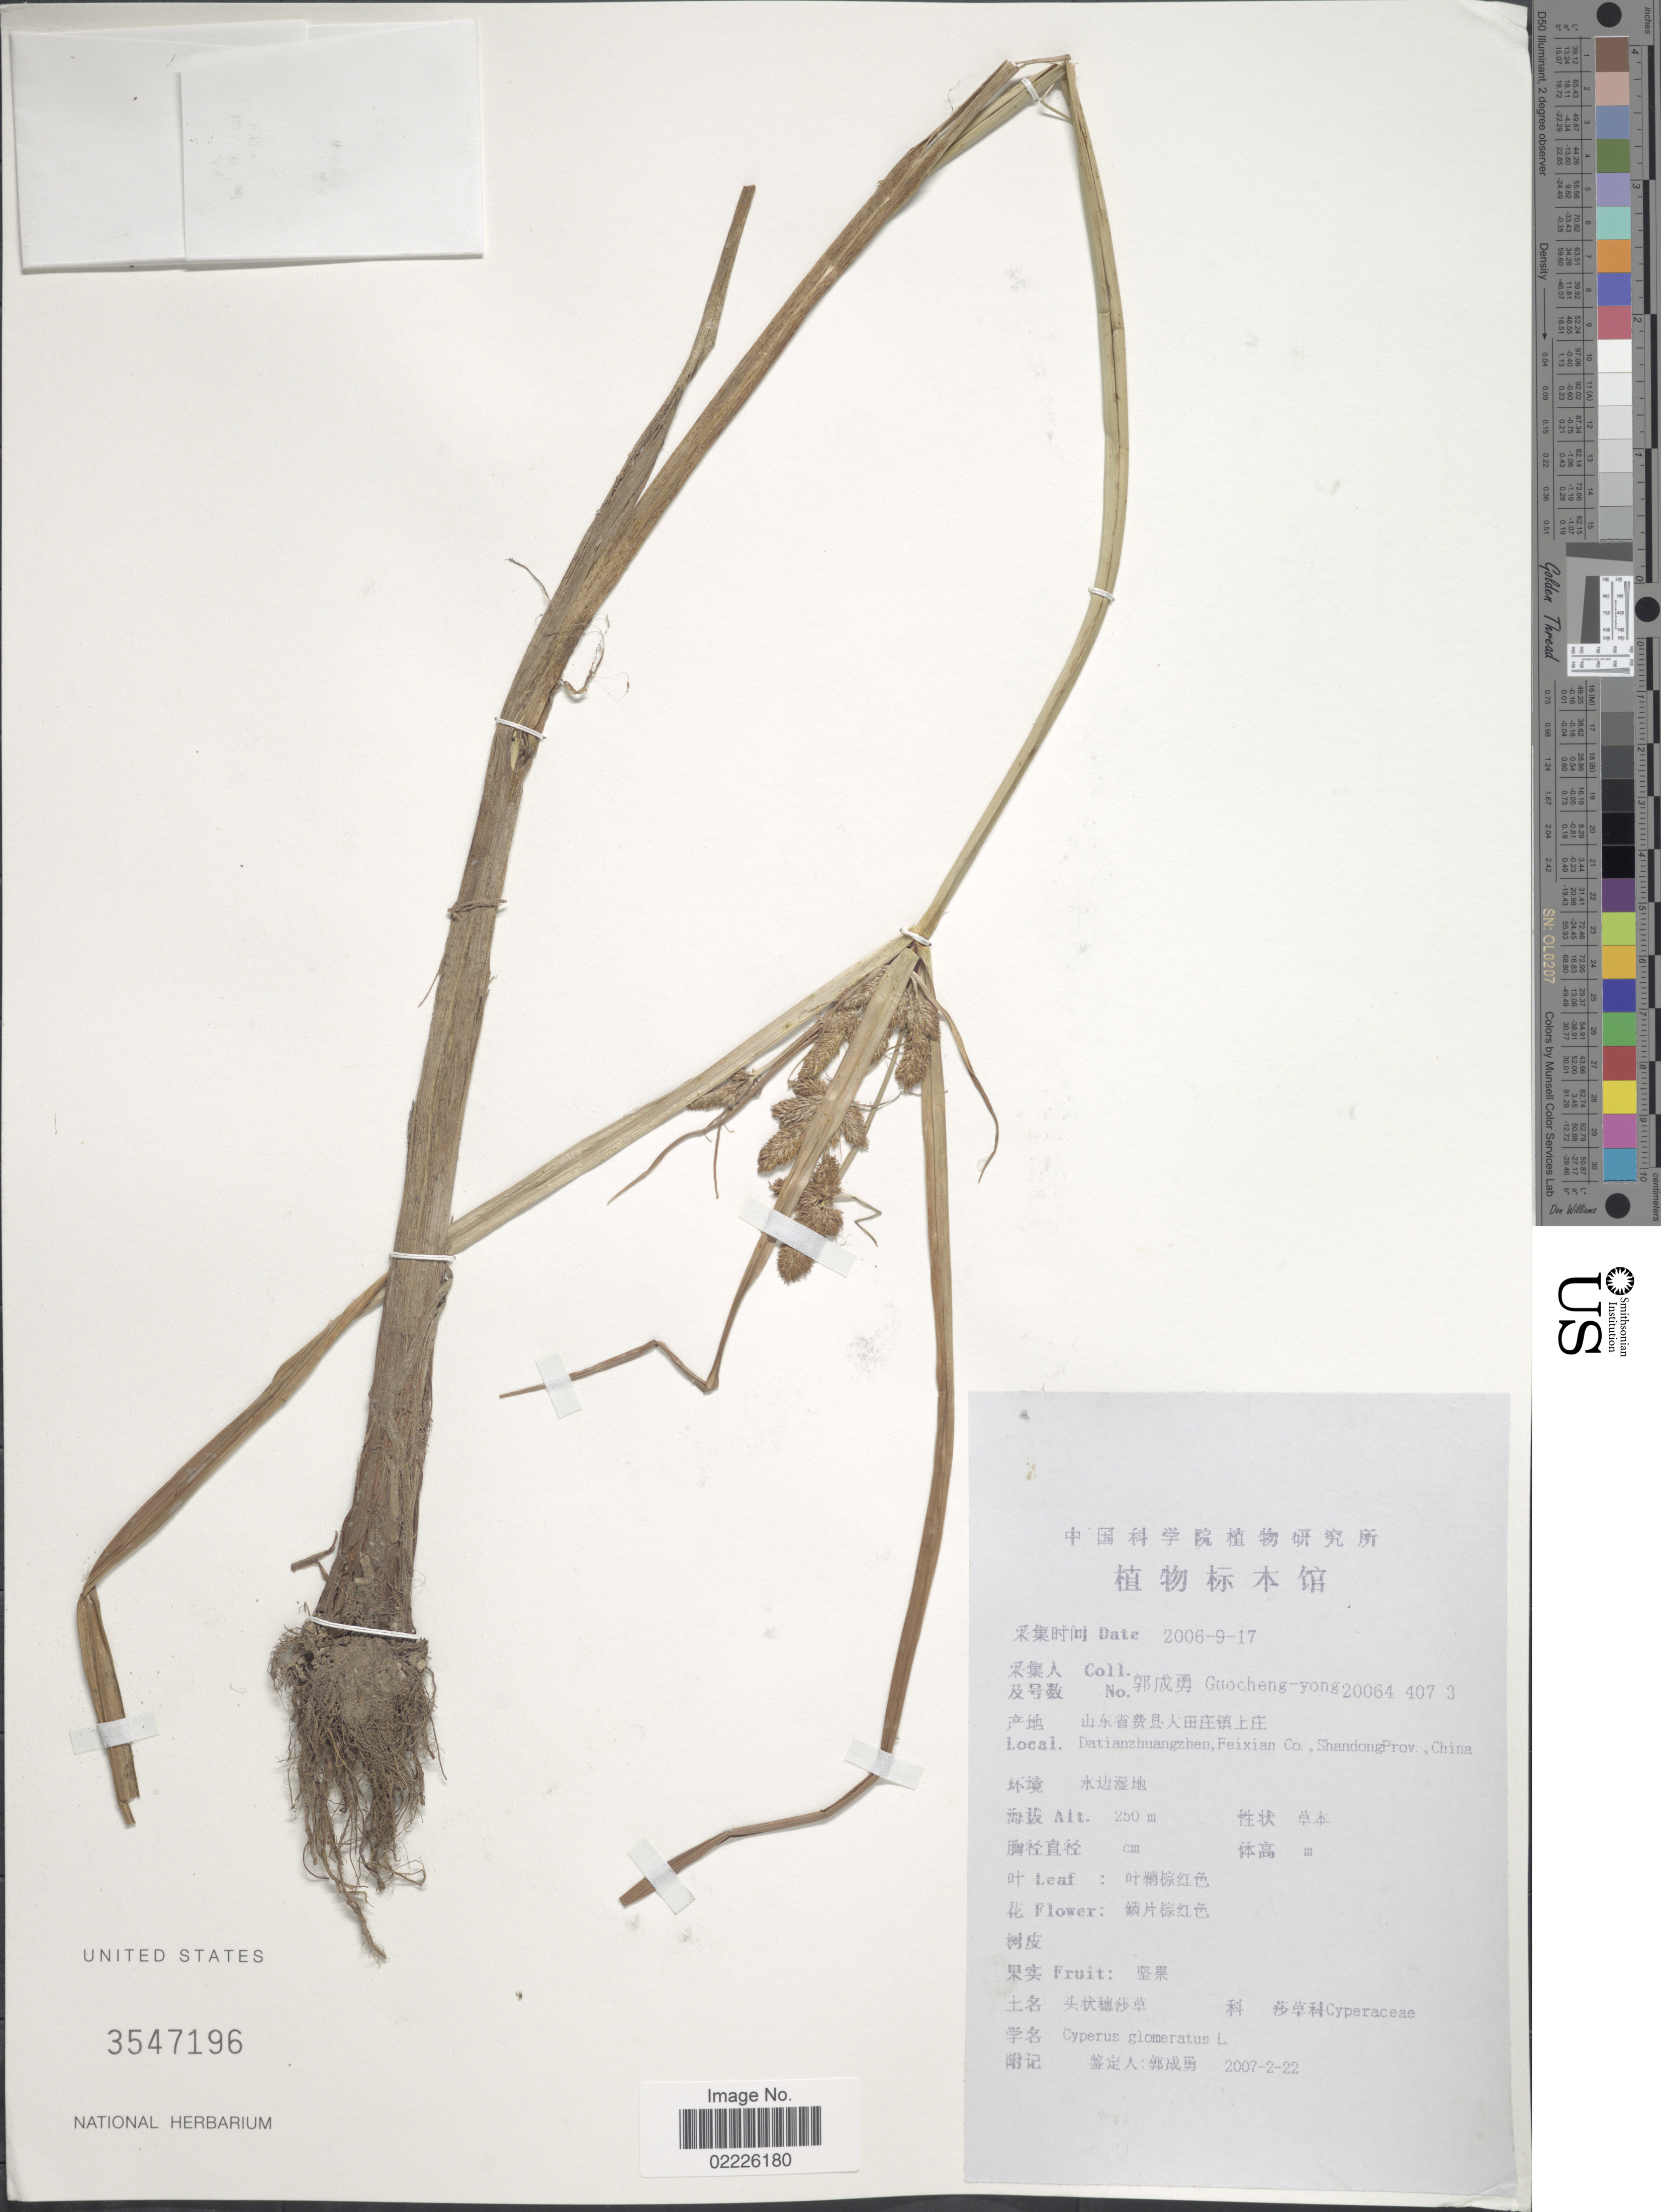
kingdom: Plantae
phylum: Tracheophyta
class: Liliopsida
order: Poales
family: Cyperaceae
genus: Cyperus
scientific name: Cyperus glomeratus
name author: L.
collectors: Guo cheng-yong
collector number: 200644073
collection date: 2006-09-17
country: China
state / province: Shandong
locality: Ditianzhuangzhen, Feixian Co., Shandong Prov., China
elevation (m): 250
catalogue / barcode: US 3547196